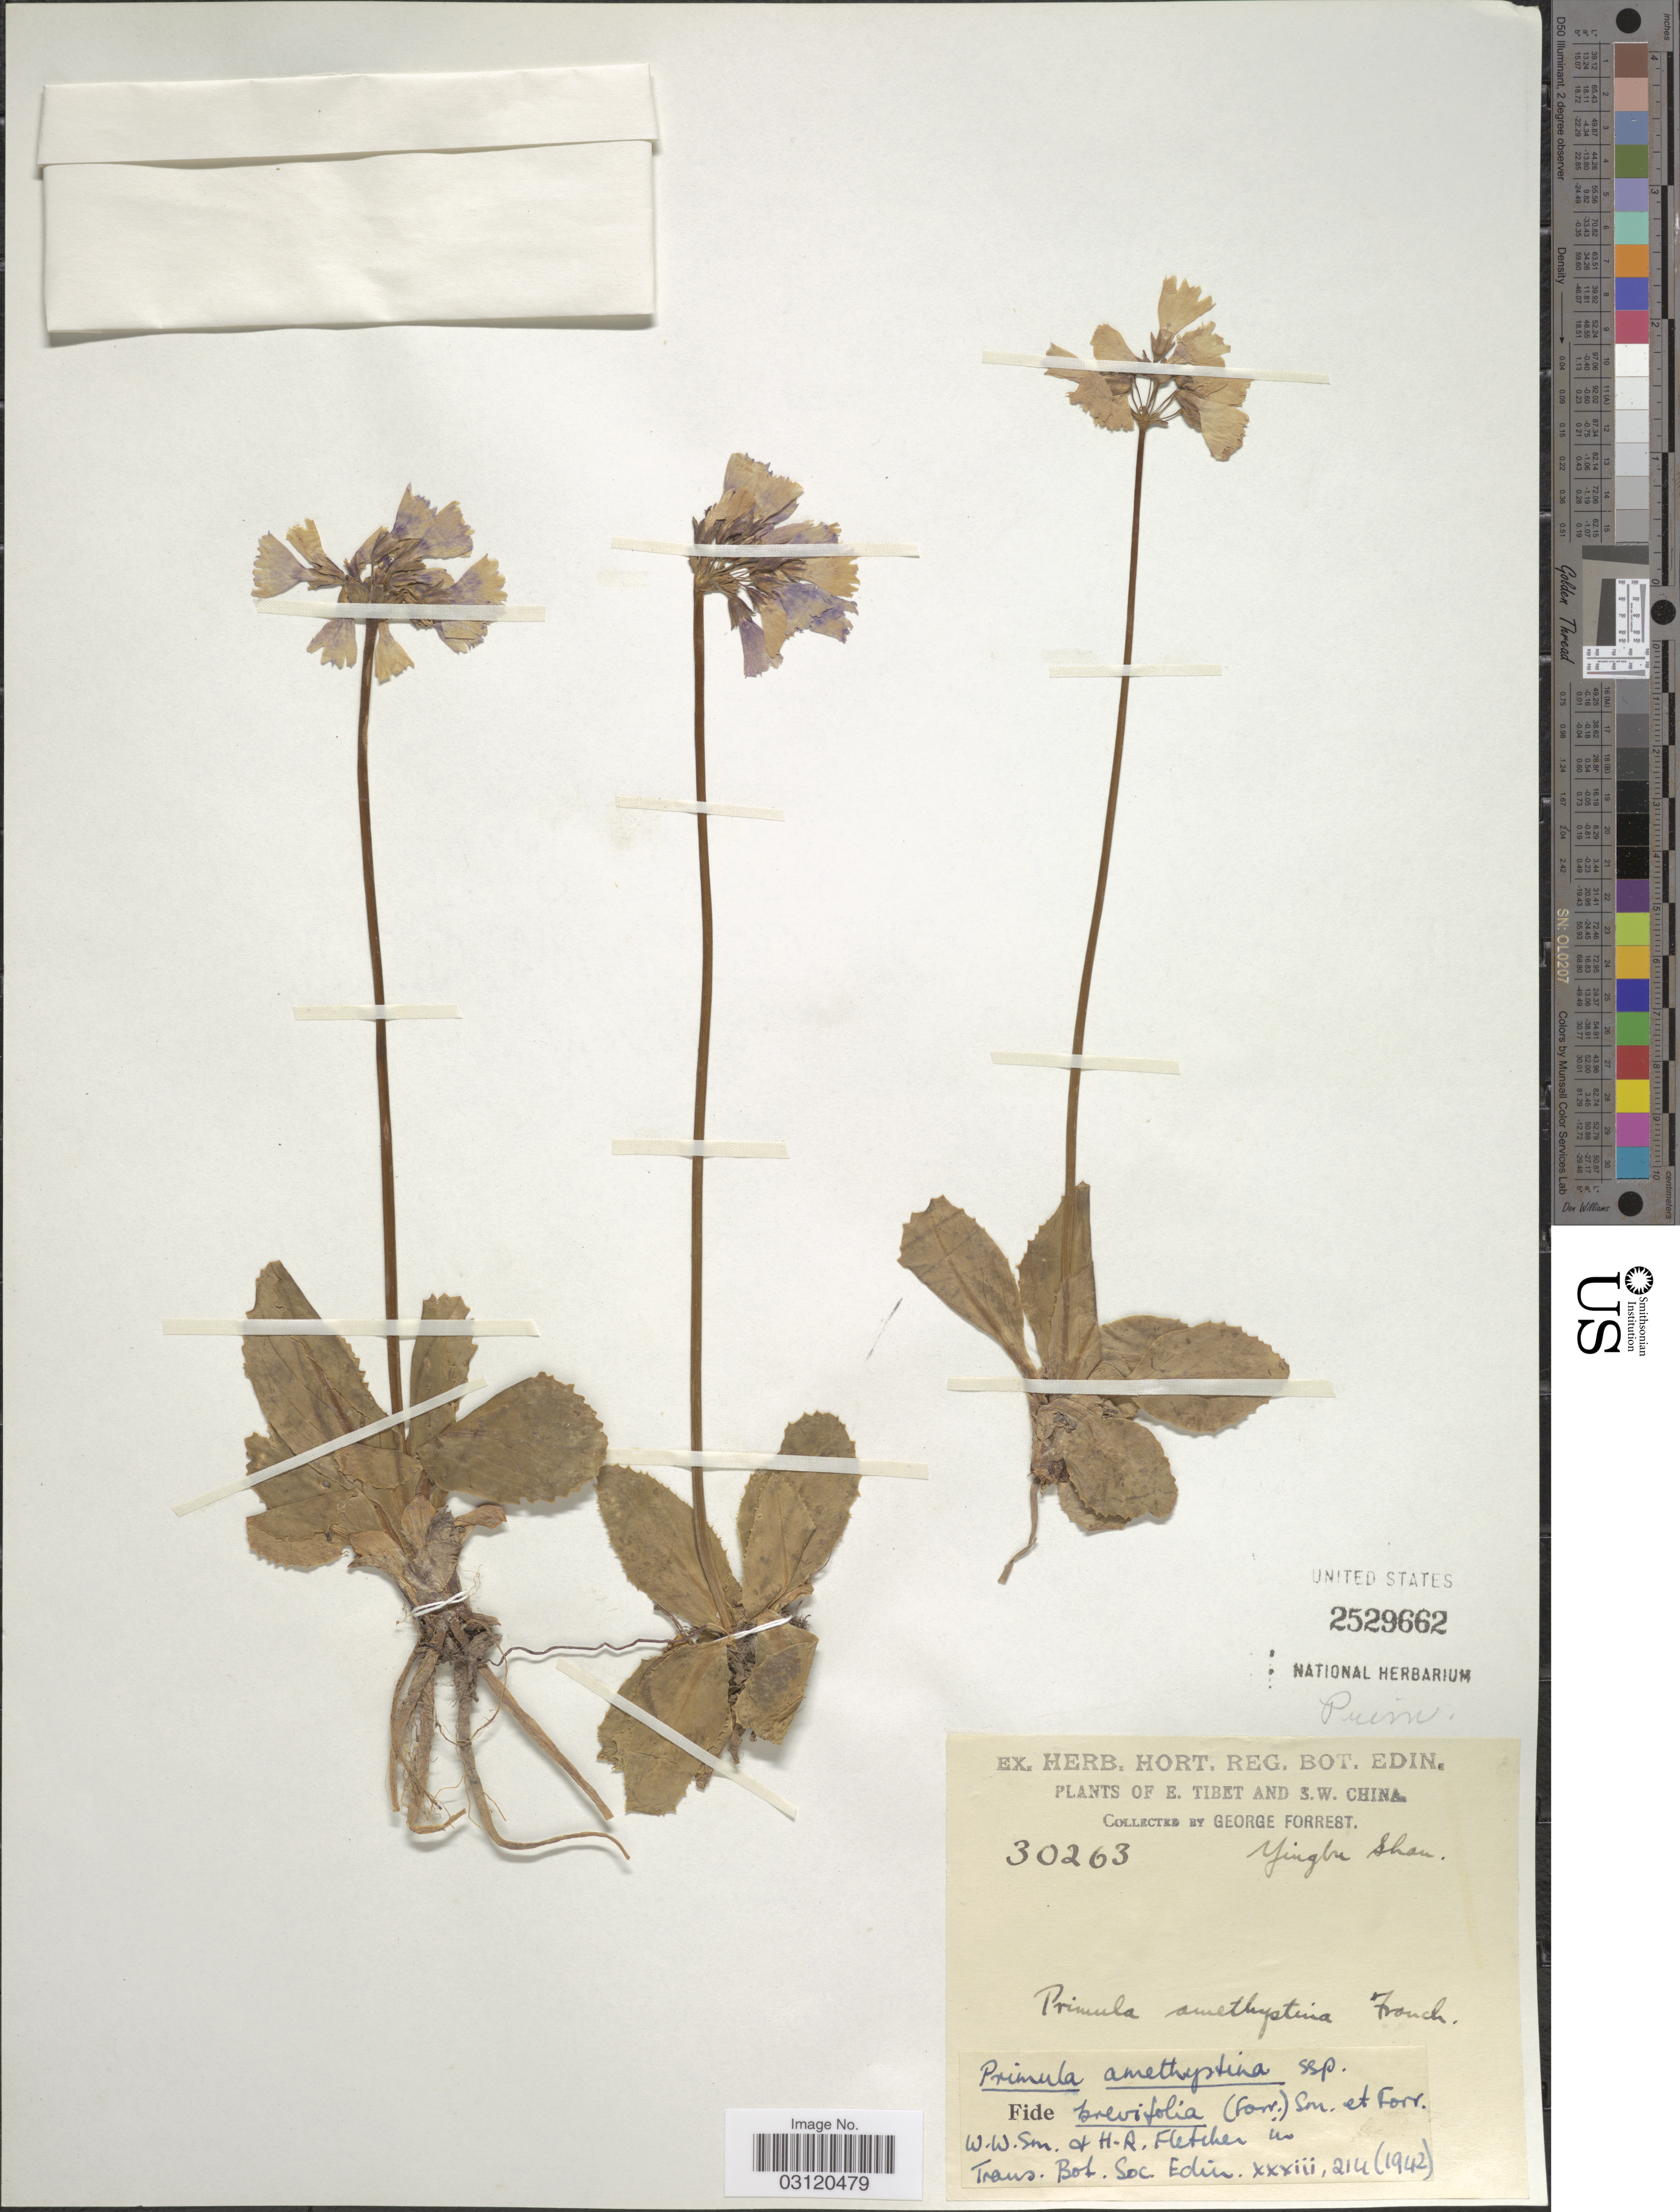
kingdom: Plantae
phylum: Tracheophyta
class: Magnoliopsida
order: Ericales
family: Primulaceae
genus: Primula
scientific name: Primula amethystina subsp. brevifolia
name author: (Forrest) W.W. Sm. & Forrest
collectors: G. Forrest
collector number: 30263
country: China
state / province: Xizang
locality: E. Tibet and S.W. China. Yingbu Shan.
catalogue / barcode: US 2529662